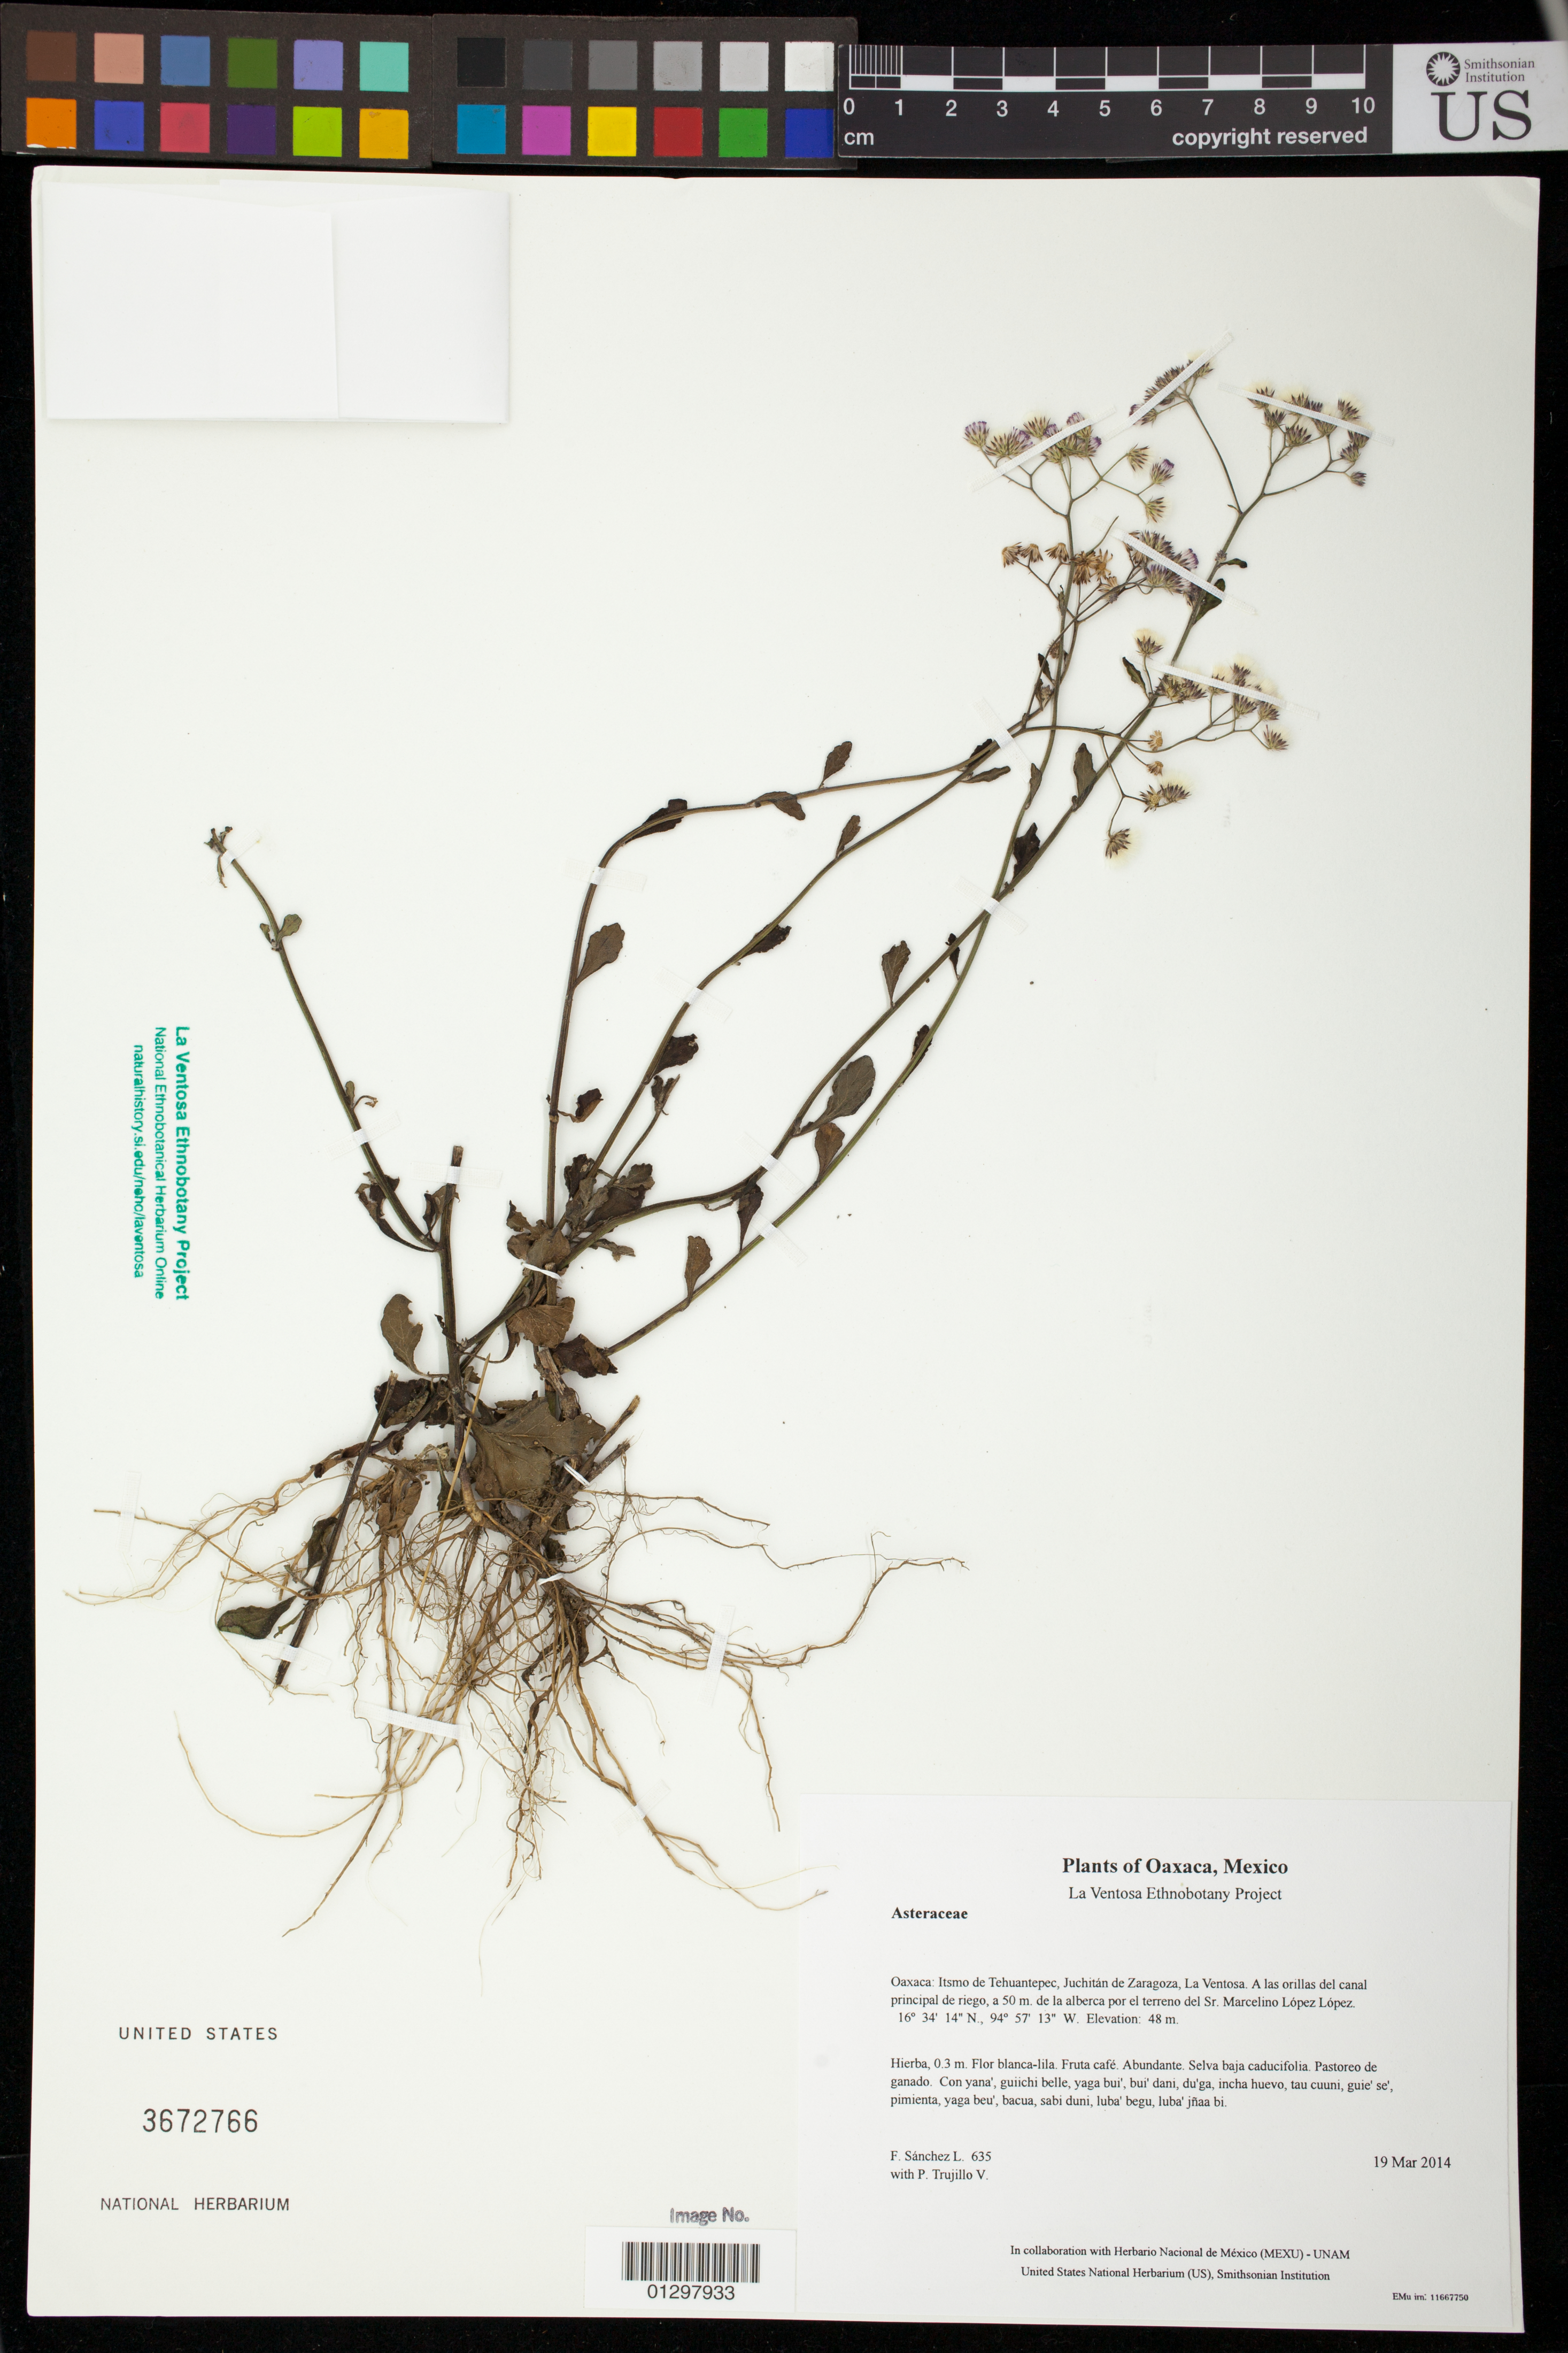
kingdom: Plantae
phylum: Tracheophyta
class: Magnoliopsida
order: Asterales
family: Asteraceae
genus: Cyanthillium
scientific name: Cyanthillium cinereum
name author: (L.) H. Rob.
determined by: Robinson, Harold E.; Edwards, Robert D.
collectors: F. Sánchez L. & P. Trujillo V.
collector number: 635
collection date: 2014-03-19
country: Mexico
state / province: Oaxaca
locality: Itsmo de Tehuantepec, Juchitán de Zaragoza, La Ventosa. A las orillas del canal principal de riego, a 50 m. de la alberca por el terreno del Sr. Marcelino López López.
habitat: Selva baja caducifolia. Pastoreo de ganado.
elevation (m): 48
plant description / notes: JEBOT, MEXU, SERO, US; Guixi bandaga. 0.3 m. Guie' naquichi'-lila. Cuaananaxhi namuu. Stale.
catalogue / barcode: US 3672766